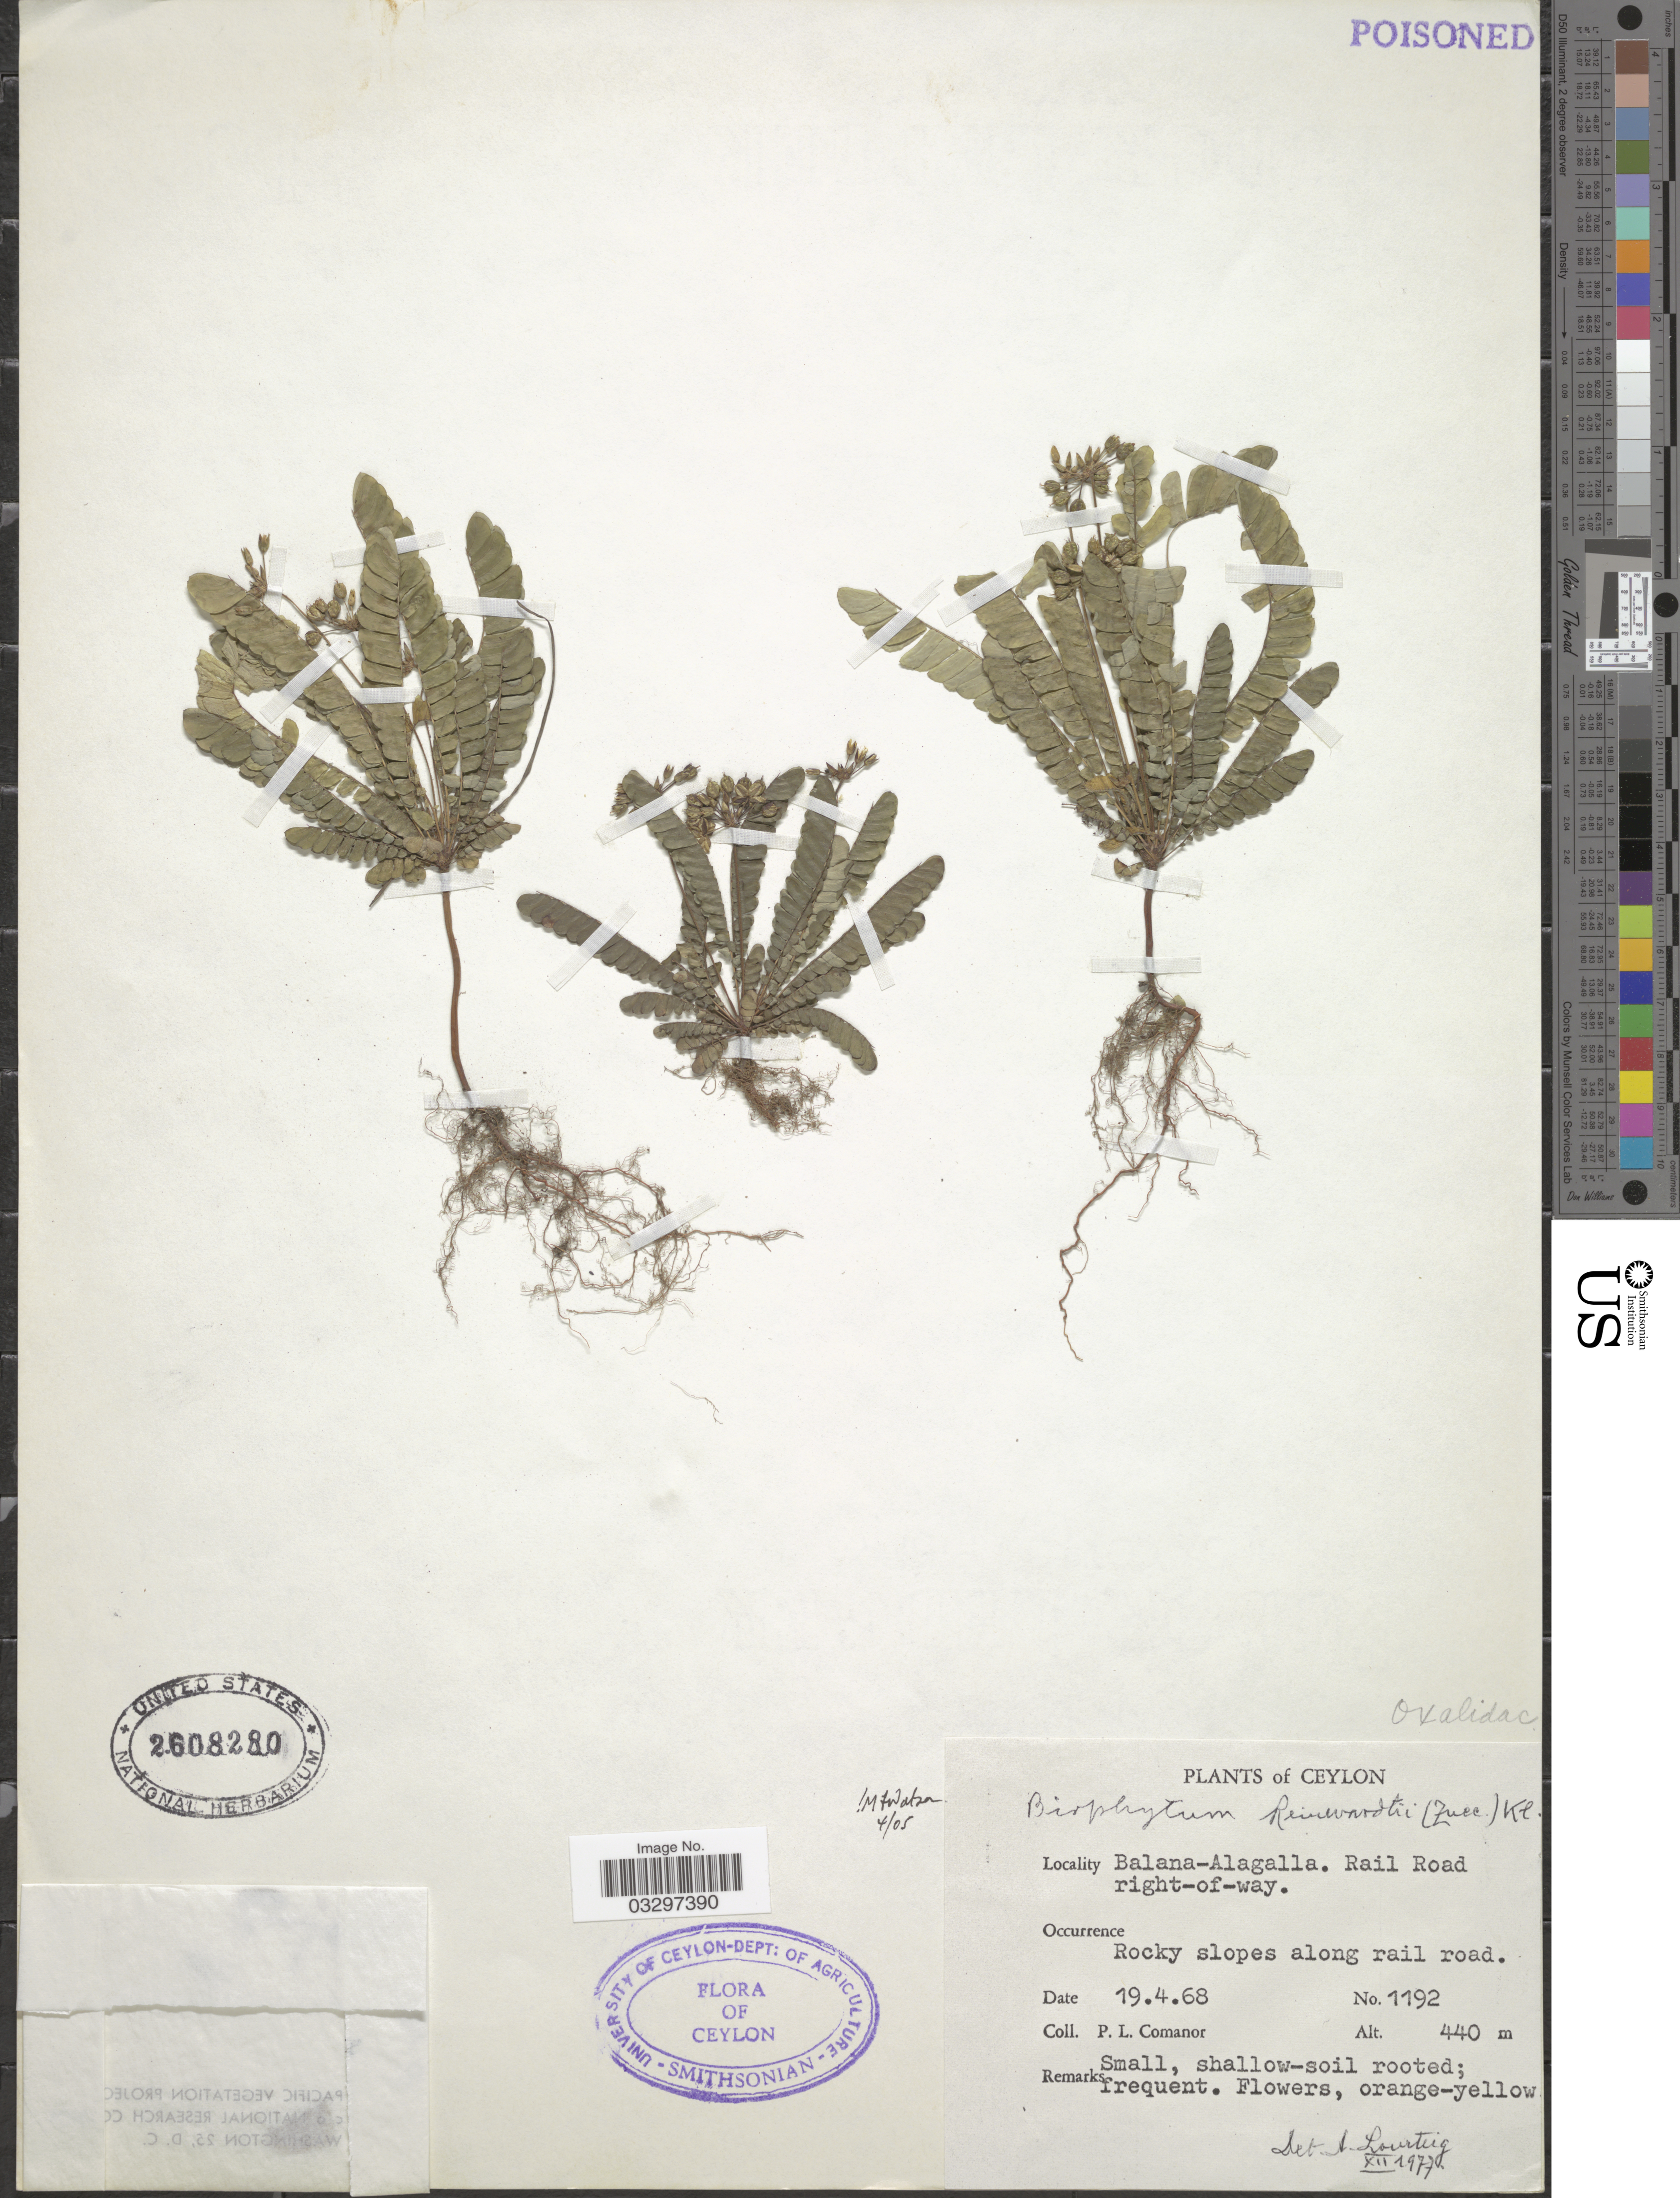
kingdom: Plantae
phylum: Tracheophyta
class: Magnoliopsida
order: Oxalidales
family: Oxalidaceae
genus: Biophytum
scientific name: Biophytum reinwardtii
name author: (Zucc.) Klotzsch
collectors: P. Comanor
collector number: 1192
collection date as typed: Transcribed d/m/y: 19/4/68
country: Sri Lanka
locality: Ceylon. Balana-Alagalla. Rail Road right-of-way.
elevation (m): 440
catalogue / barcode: US 2608280